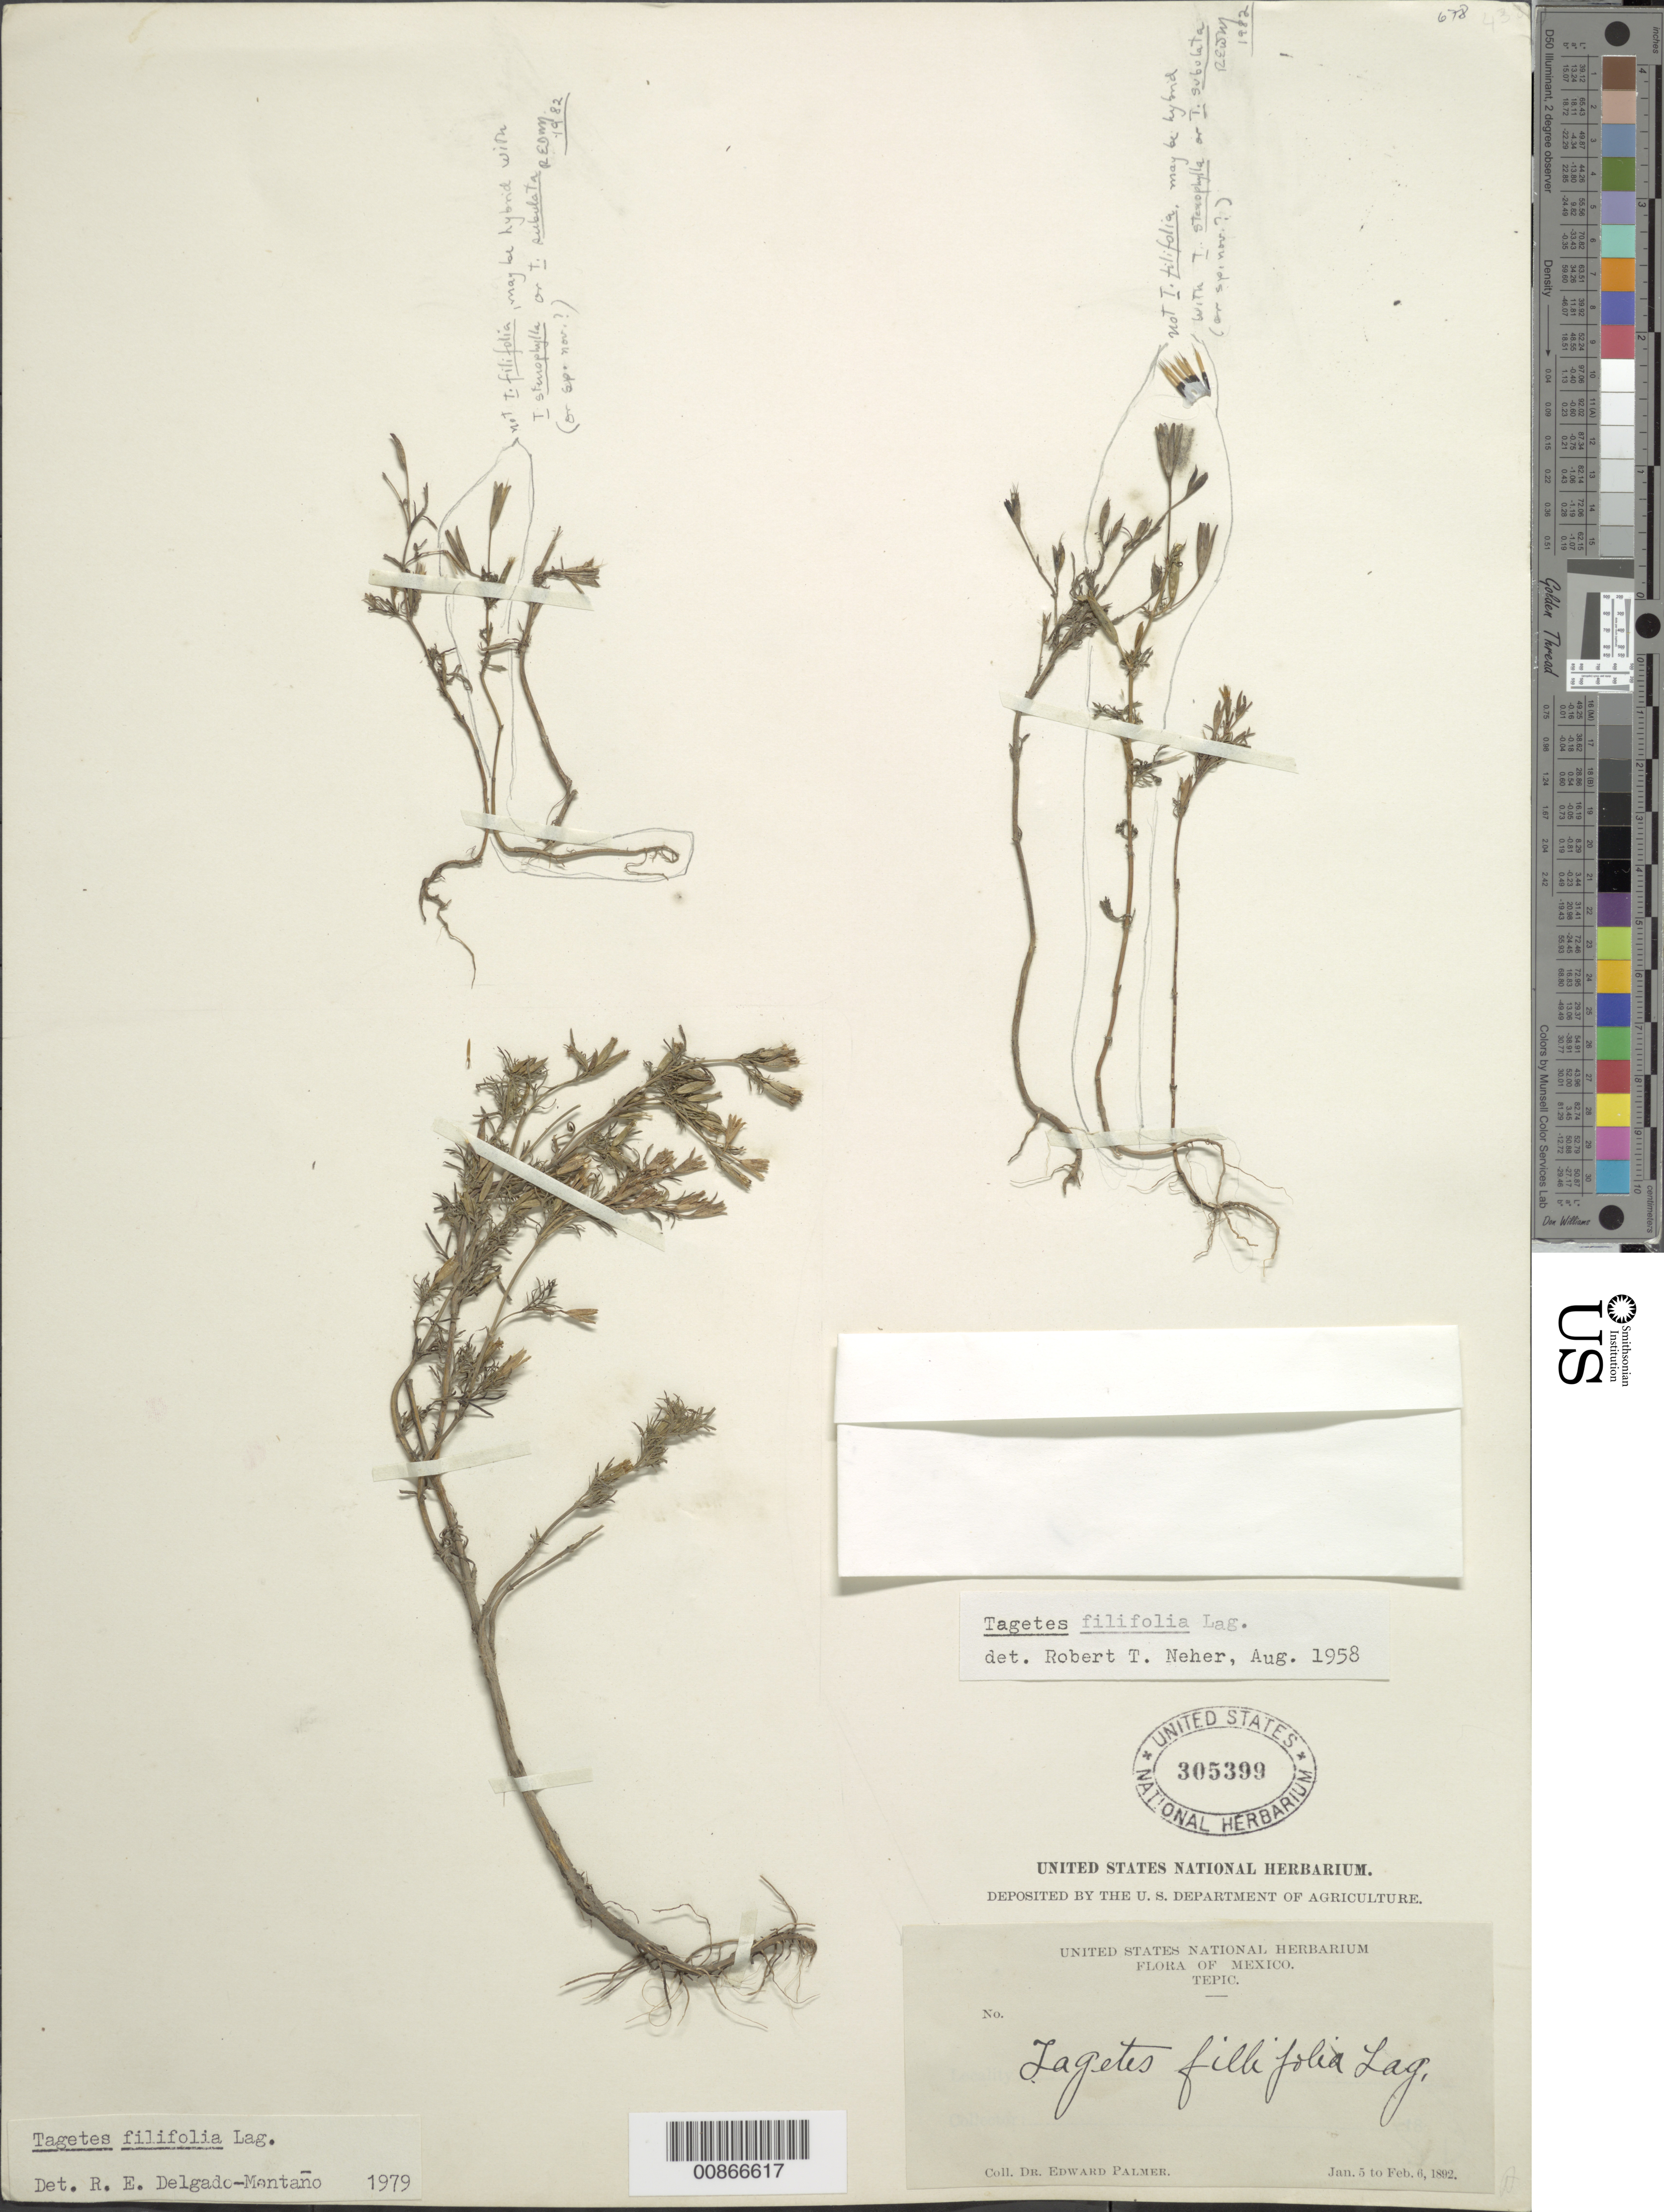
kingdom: Plantae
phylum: Tracheophyta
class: Magnoliopsida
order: Asterales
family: Asteraceae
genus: Tagetes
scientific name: Tagetes filifolia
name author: Lag.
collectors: E. Palmer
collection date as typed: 05 Jan 1892 to 06 Feb 1892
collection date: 1892-01-05/1892-02-06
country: Mexico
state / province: Nayarit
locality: Tepic, Nayarit.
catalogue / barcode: US 305399